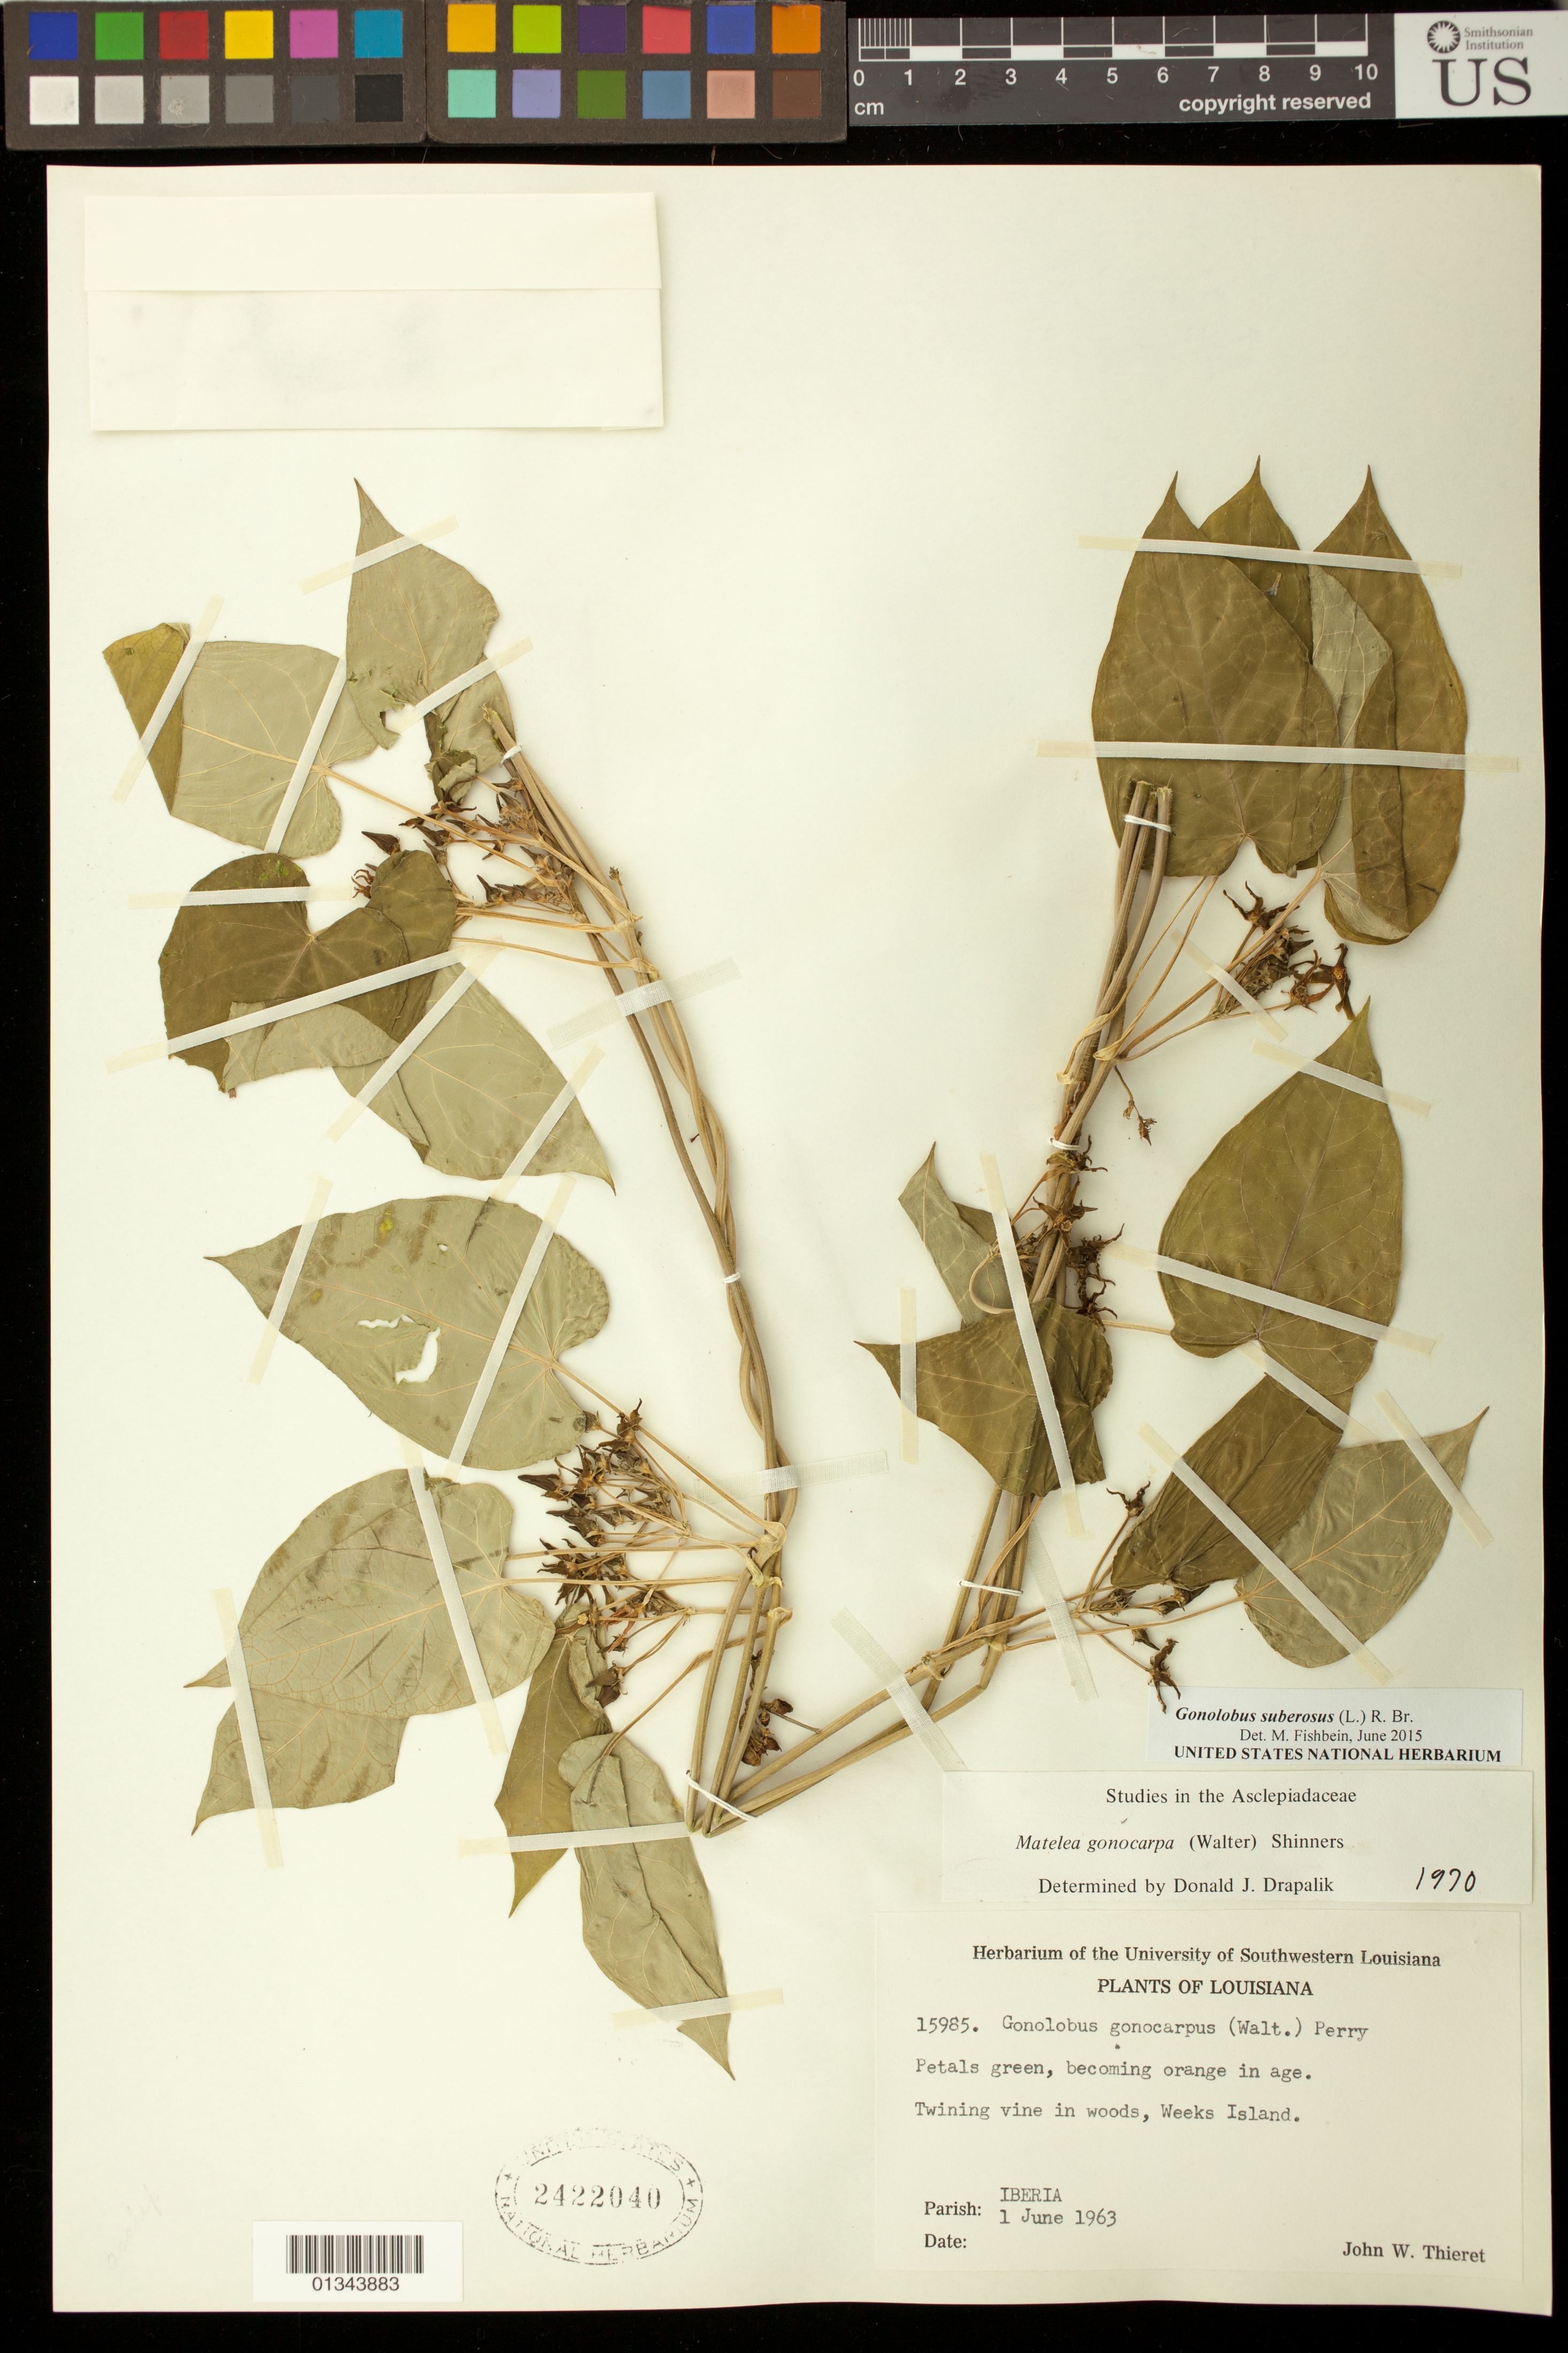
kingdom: Plantae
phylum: Tracheophyta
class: Magnoliopsida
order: Gentianales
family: Apocynaceae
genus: Gonolobus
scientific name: Gonolobus suberosus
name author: (L.) R. Br.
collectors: J. W. Thieret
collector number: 15985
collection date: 1963-06-01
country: United States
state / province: Louisiana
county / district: Iberia Parish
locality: Weeks Island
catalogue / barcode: US 2422040